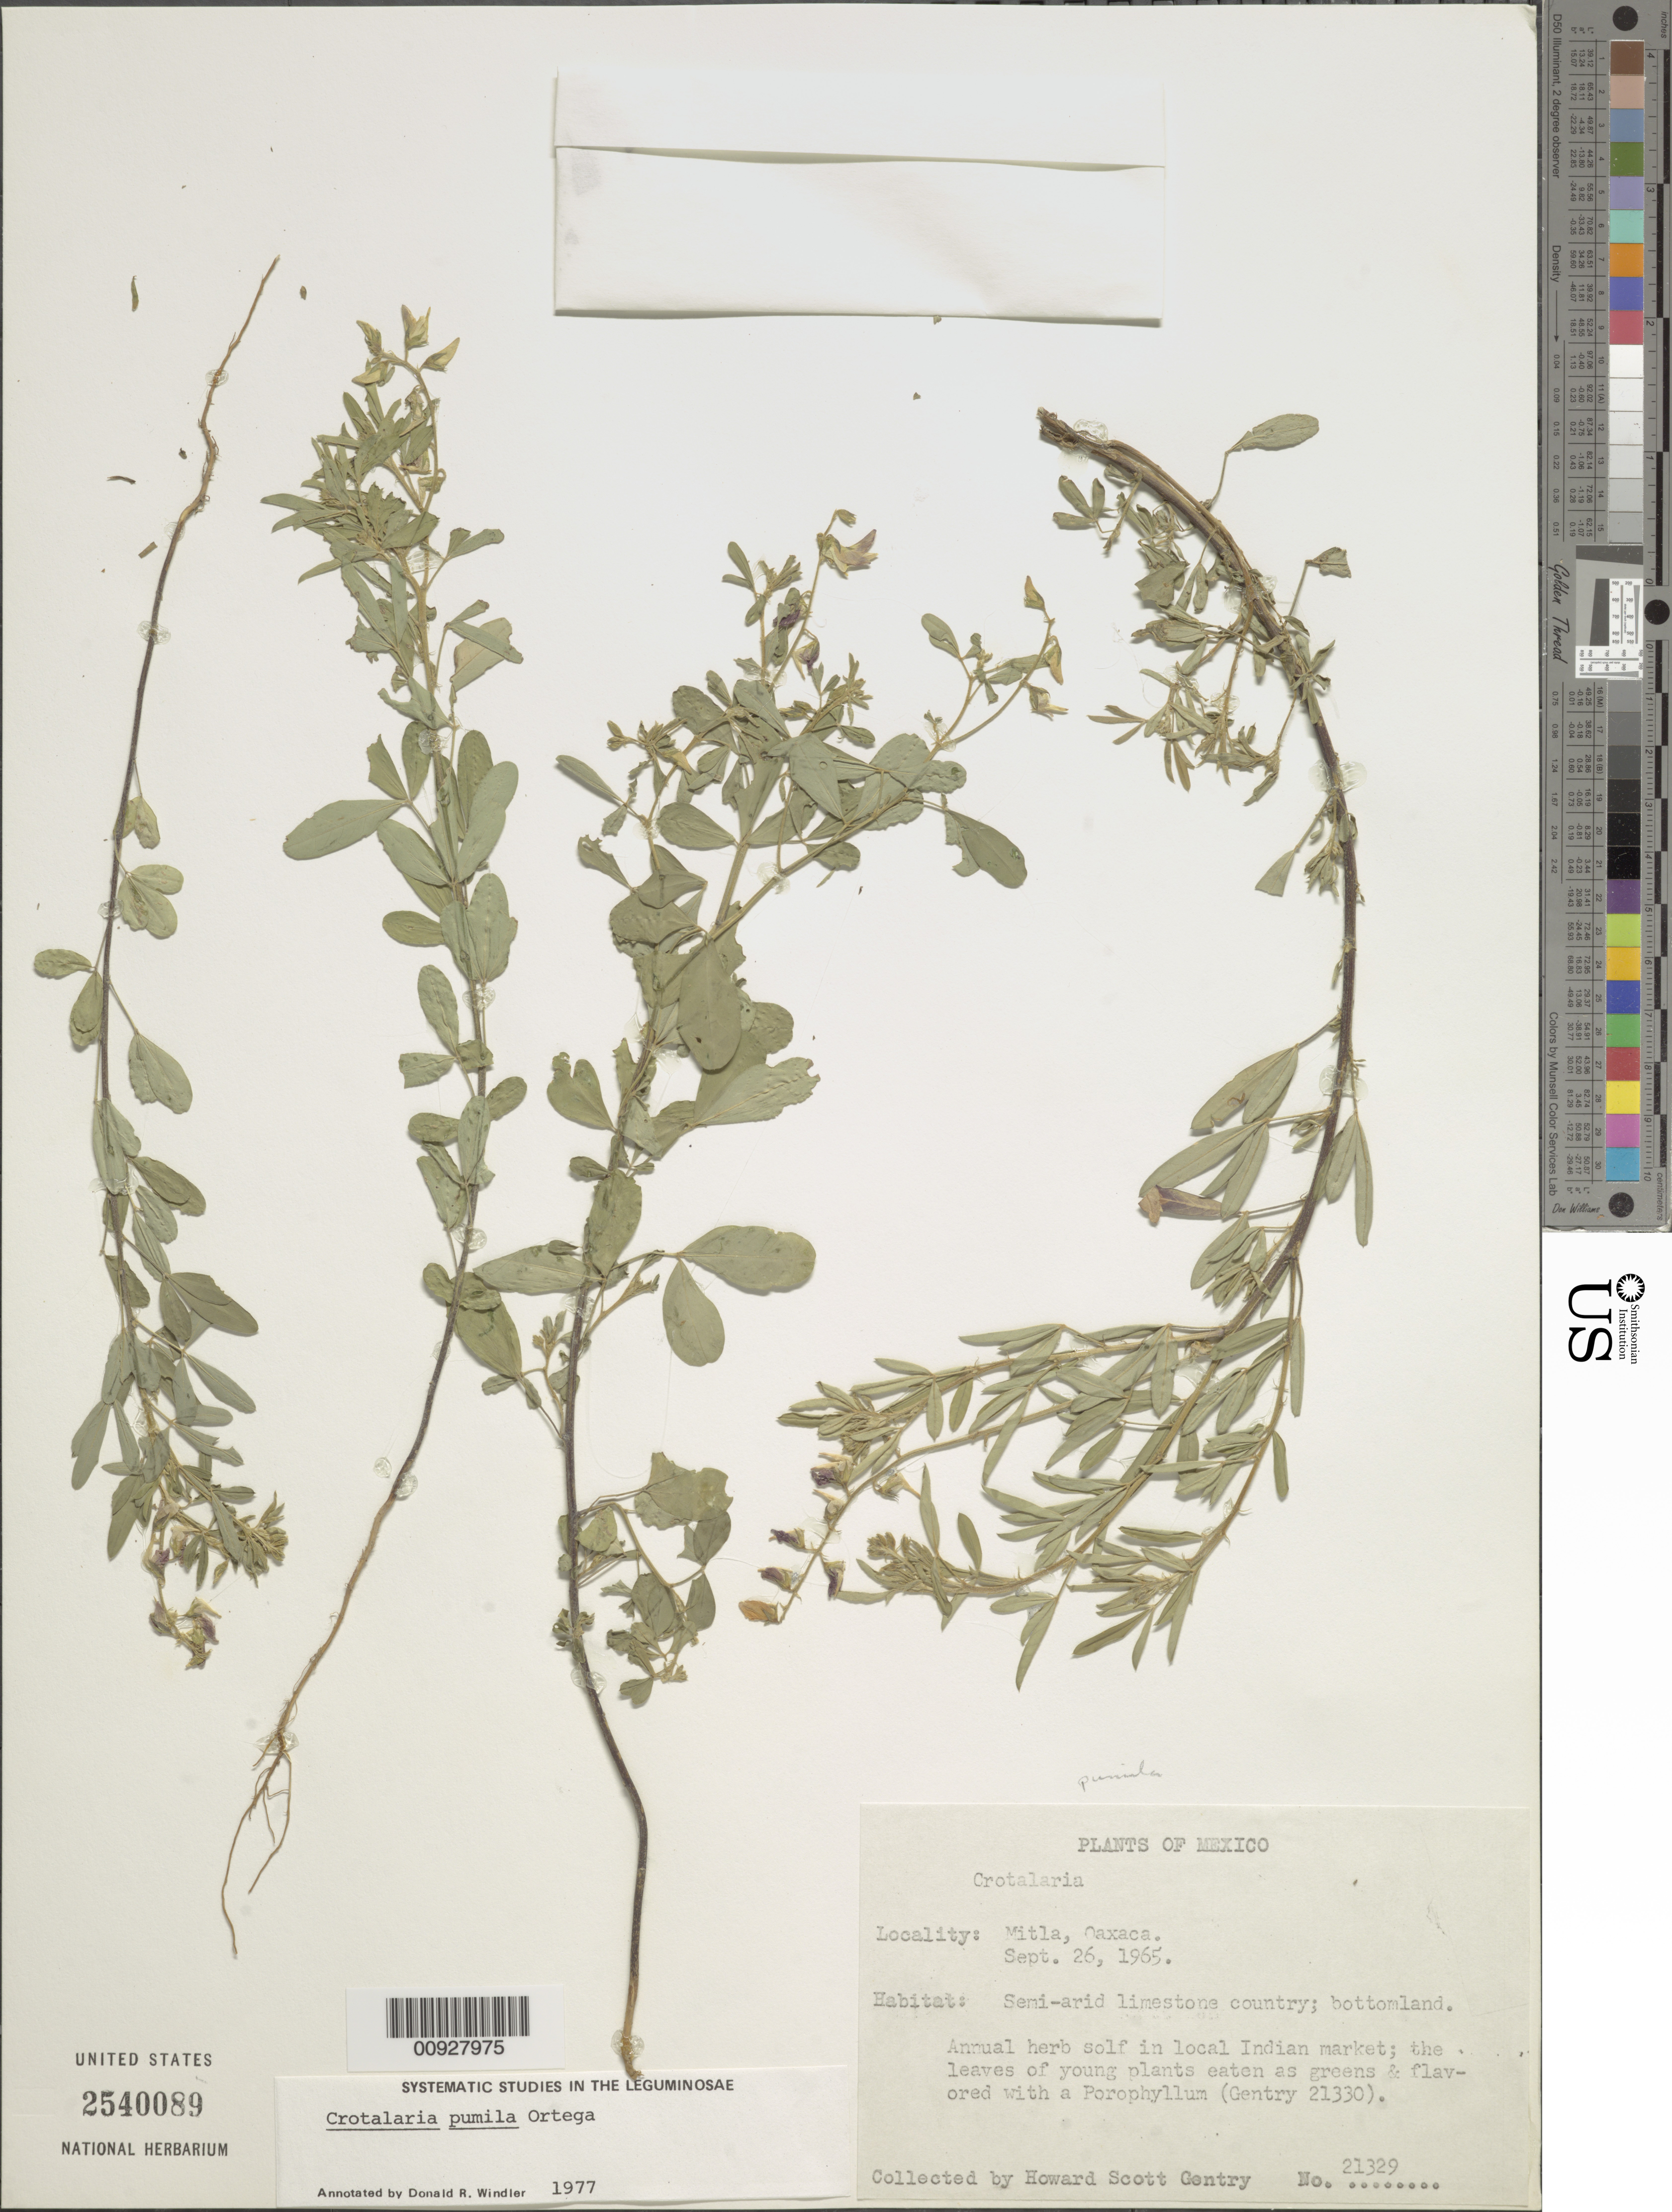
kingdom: Plantae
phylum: Tracheophyta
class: Magnoliopsida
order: Fabales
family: Fabaceae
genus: Crotalaria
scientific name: Crotalaria pumila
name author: Ortega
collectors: H. S. Gentry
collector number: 21329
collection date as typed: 26 Sep 1965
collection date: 1965-09-26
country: Mexico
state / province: Oaxaca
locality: Mitla, Oaxaca. Sold in local Indian market.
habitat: Semi-arid limestone country; bottomland.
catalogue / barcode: US 2540089